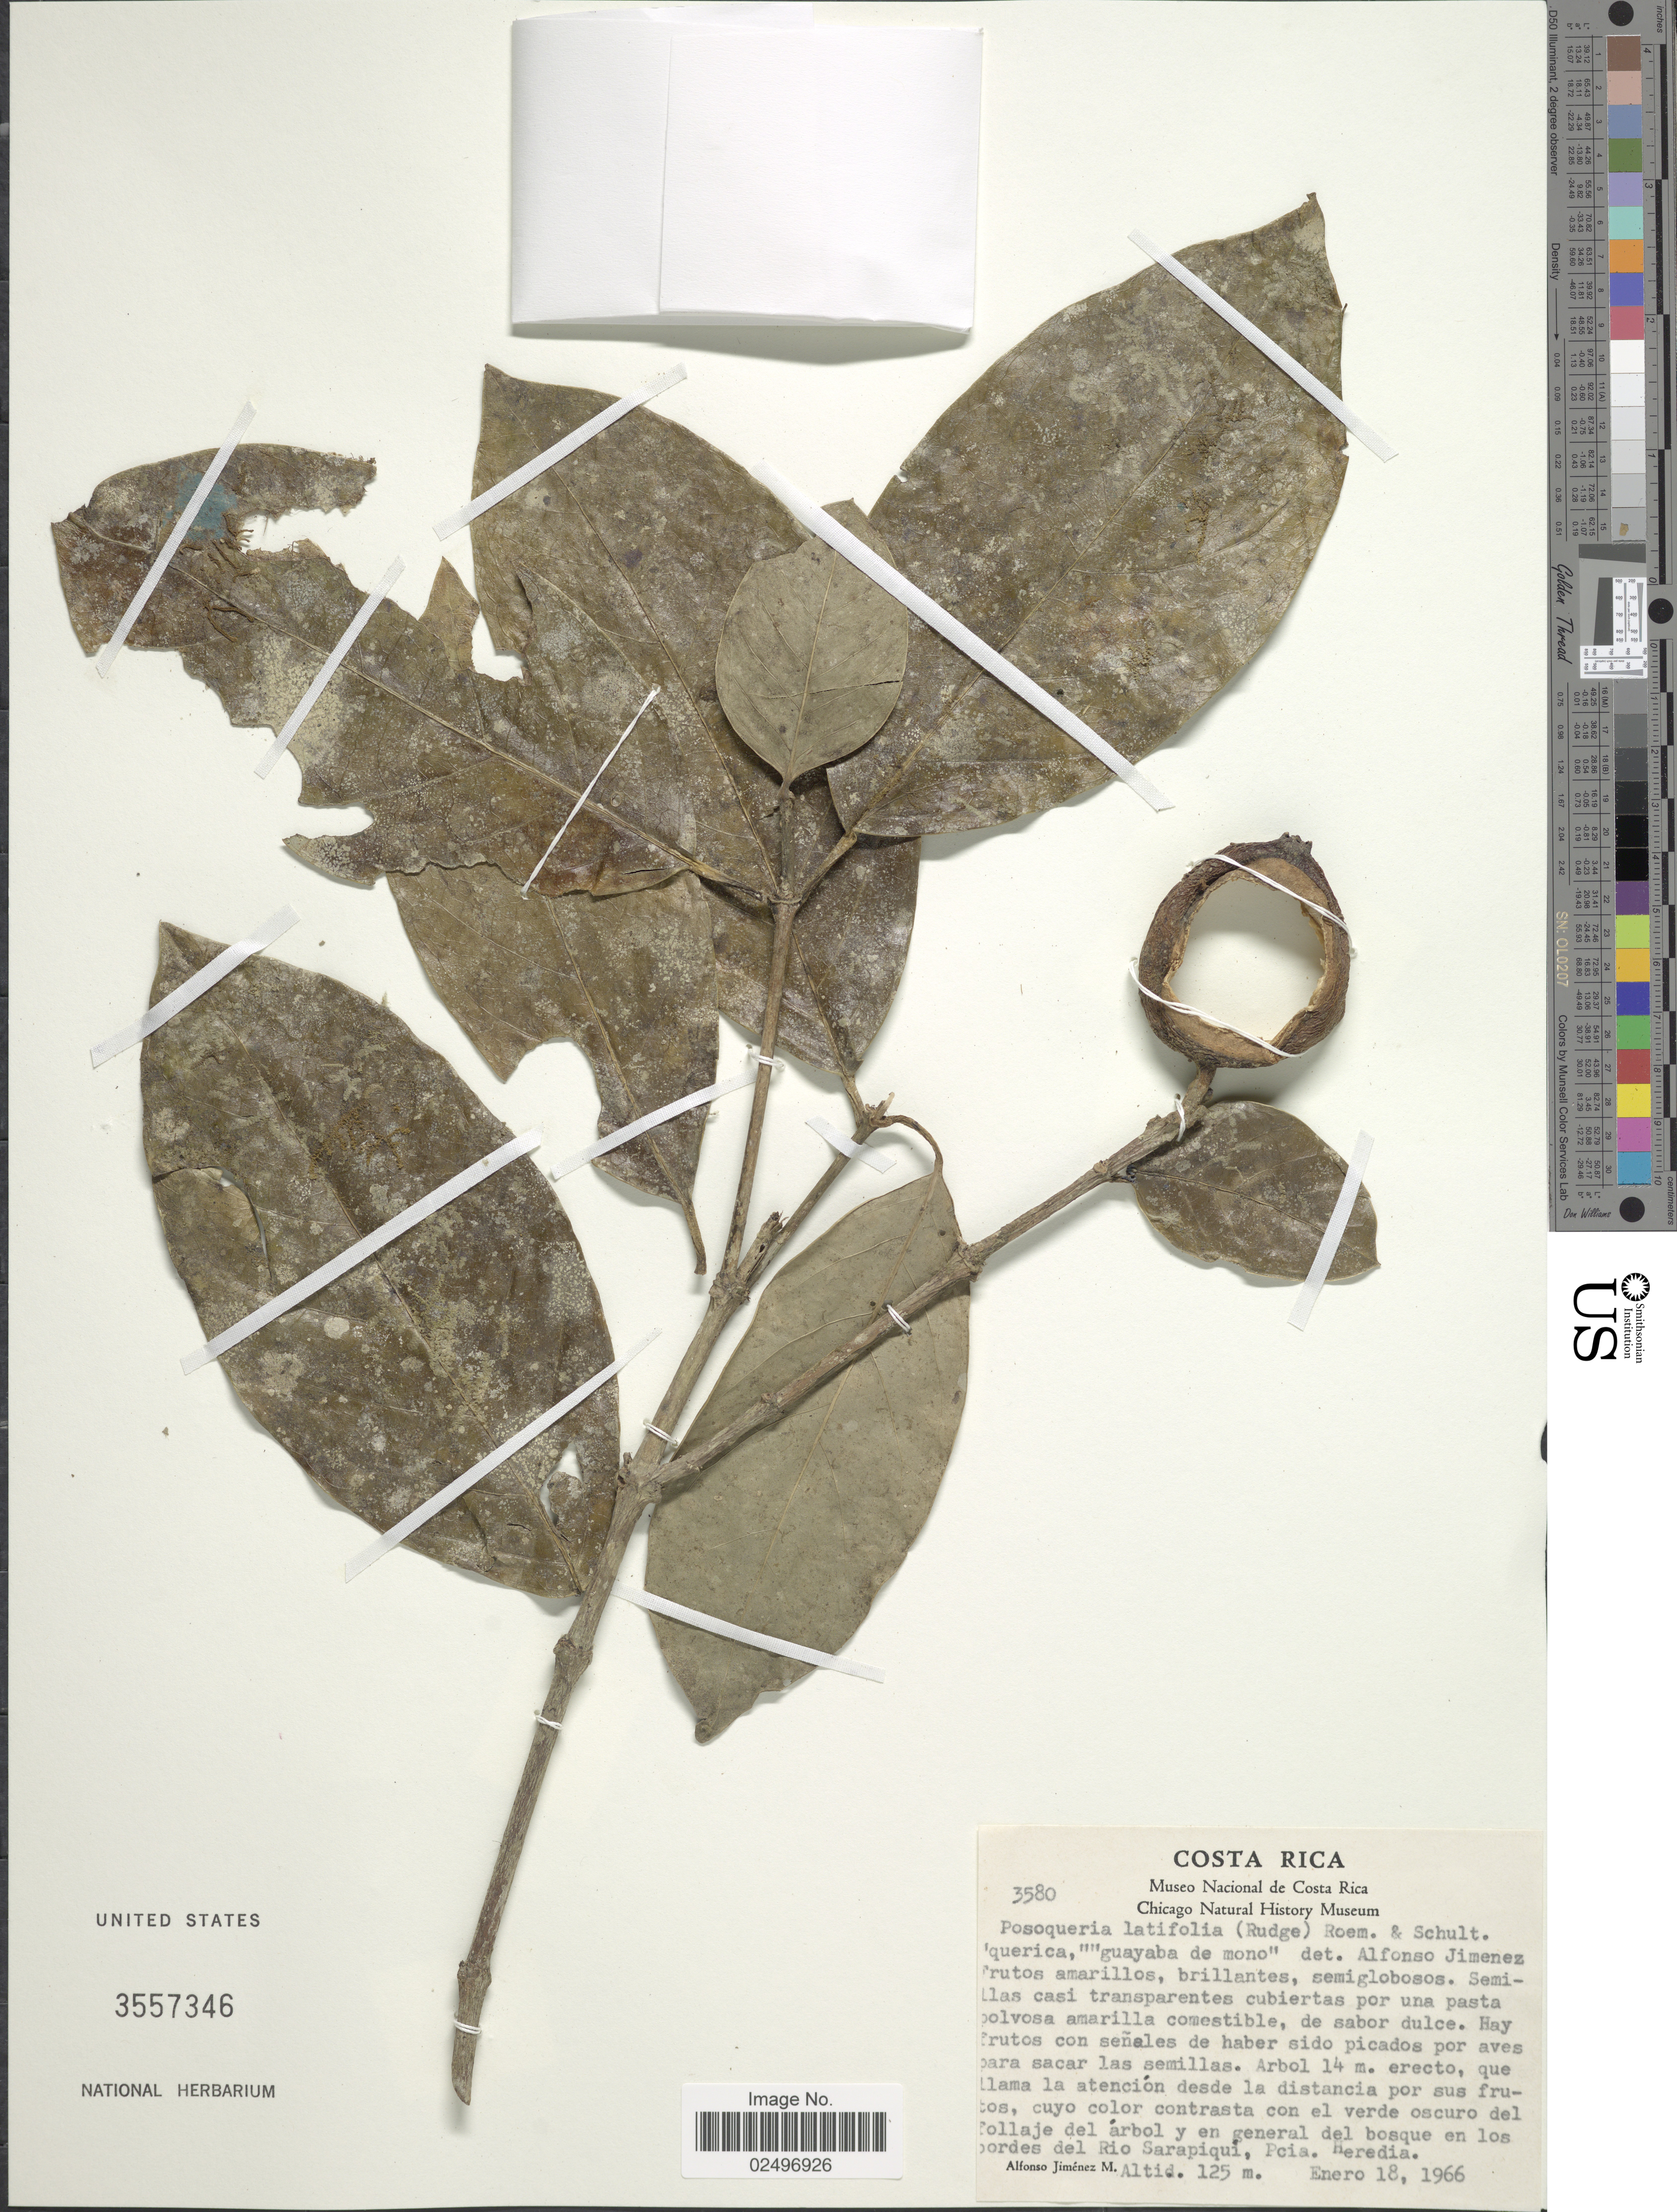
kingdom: Plantae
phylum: Tracheophyta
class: Magnoliopsida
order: Gentianales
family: Rubiaceae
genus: Posoqueria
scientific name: Posoqueria latifolia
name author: (Rudge) Roem. & Schult.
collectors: A. Jimenez M.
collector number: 3580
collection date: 1966-01-18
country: Costa Rica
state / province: Heredia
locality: Tollaje del árbol y en general del bosque en los bordes del Rio Sarapiqui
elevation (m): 125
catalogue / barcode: US 3557346